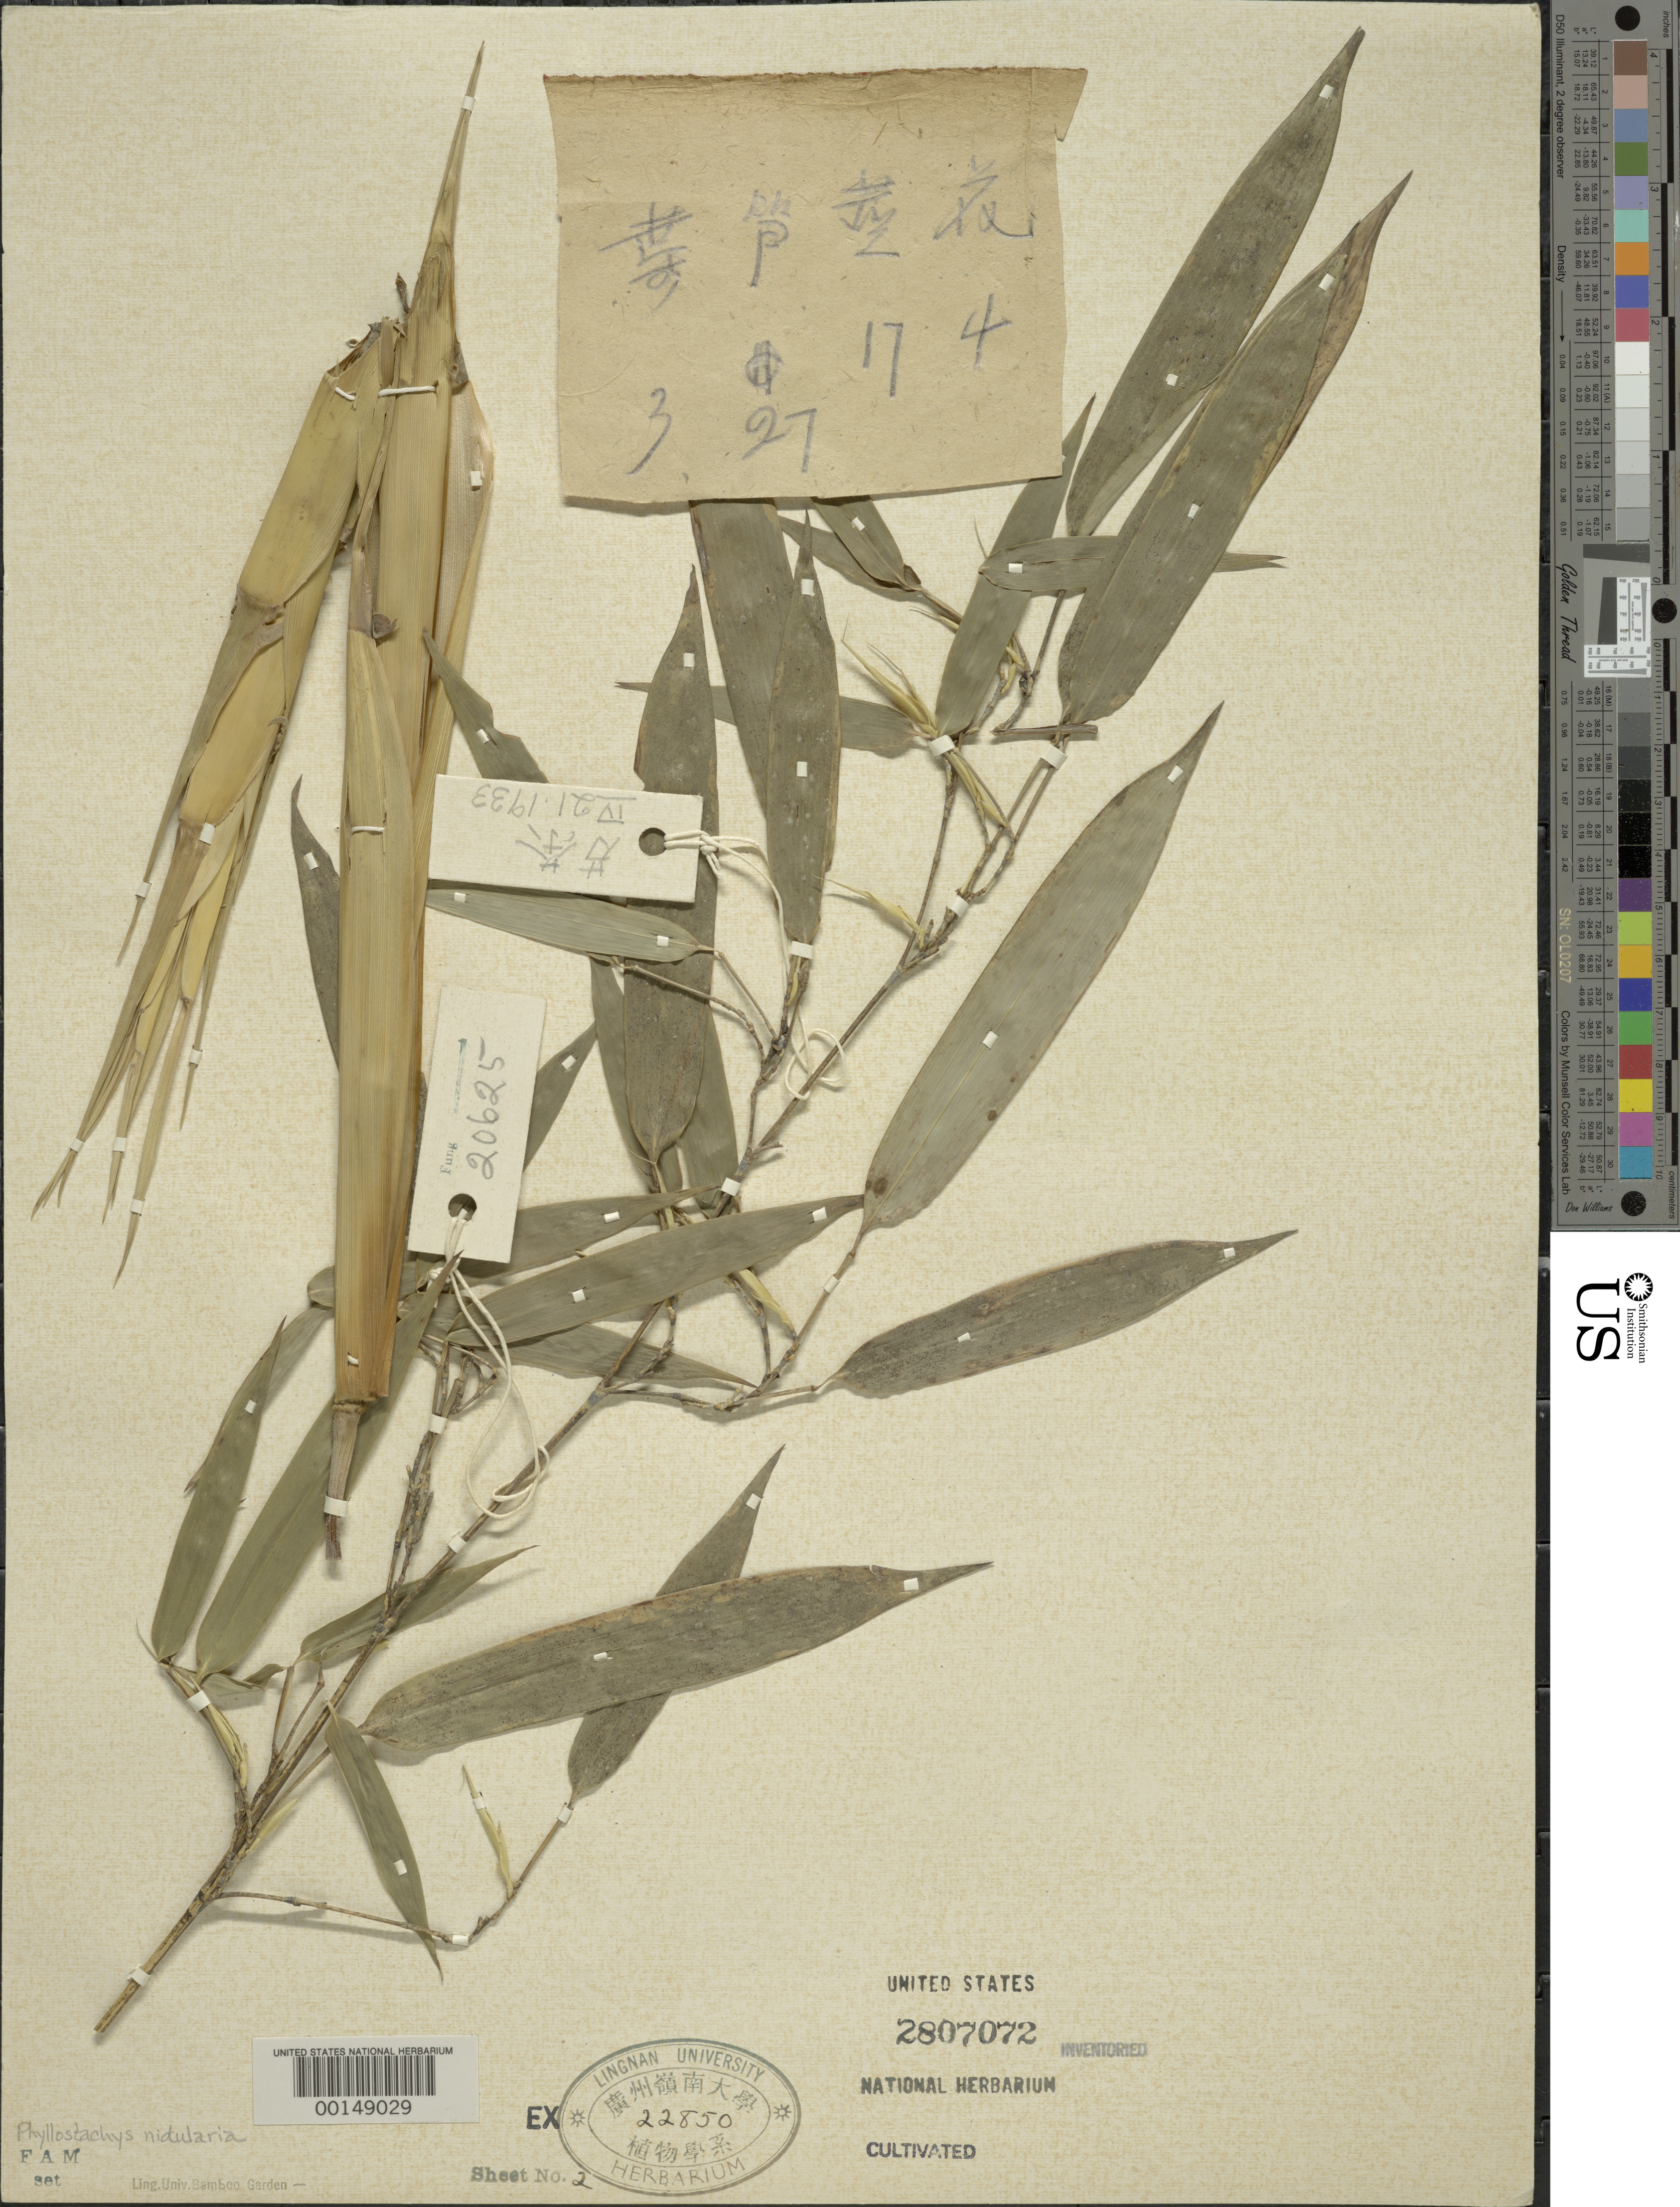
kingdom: Plantae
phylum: Tracheophyta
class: Liliopsida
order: Poales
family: Poaceae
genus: Phyllostachys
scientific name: Phyllostachys nidularia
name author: Munro ex Fenzi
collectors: H. L. Fung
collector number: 20625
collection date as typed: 21 Apr 1933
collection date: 1933-04-21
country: China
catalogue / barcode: US 2807072